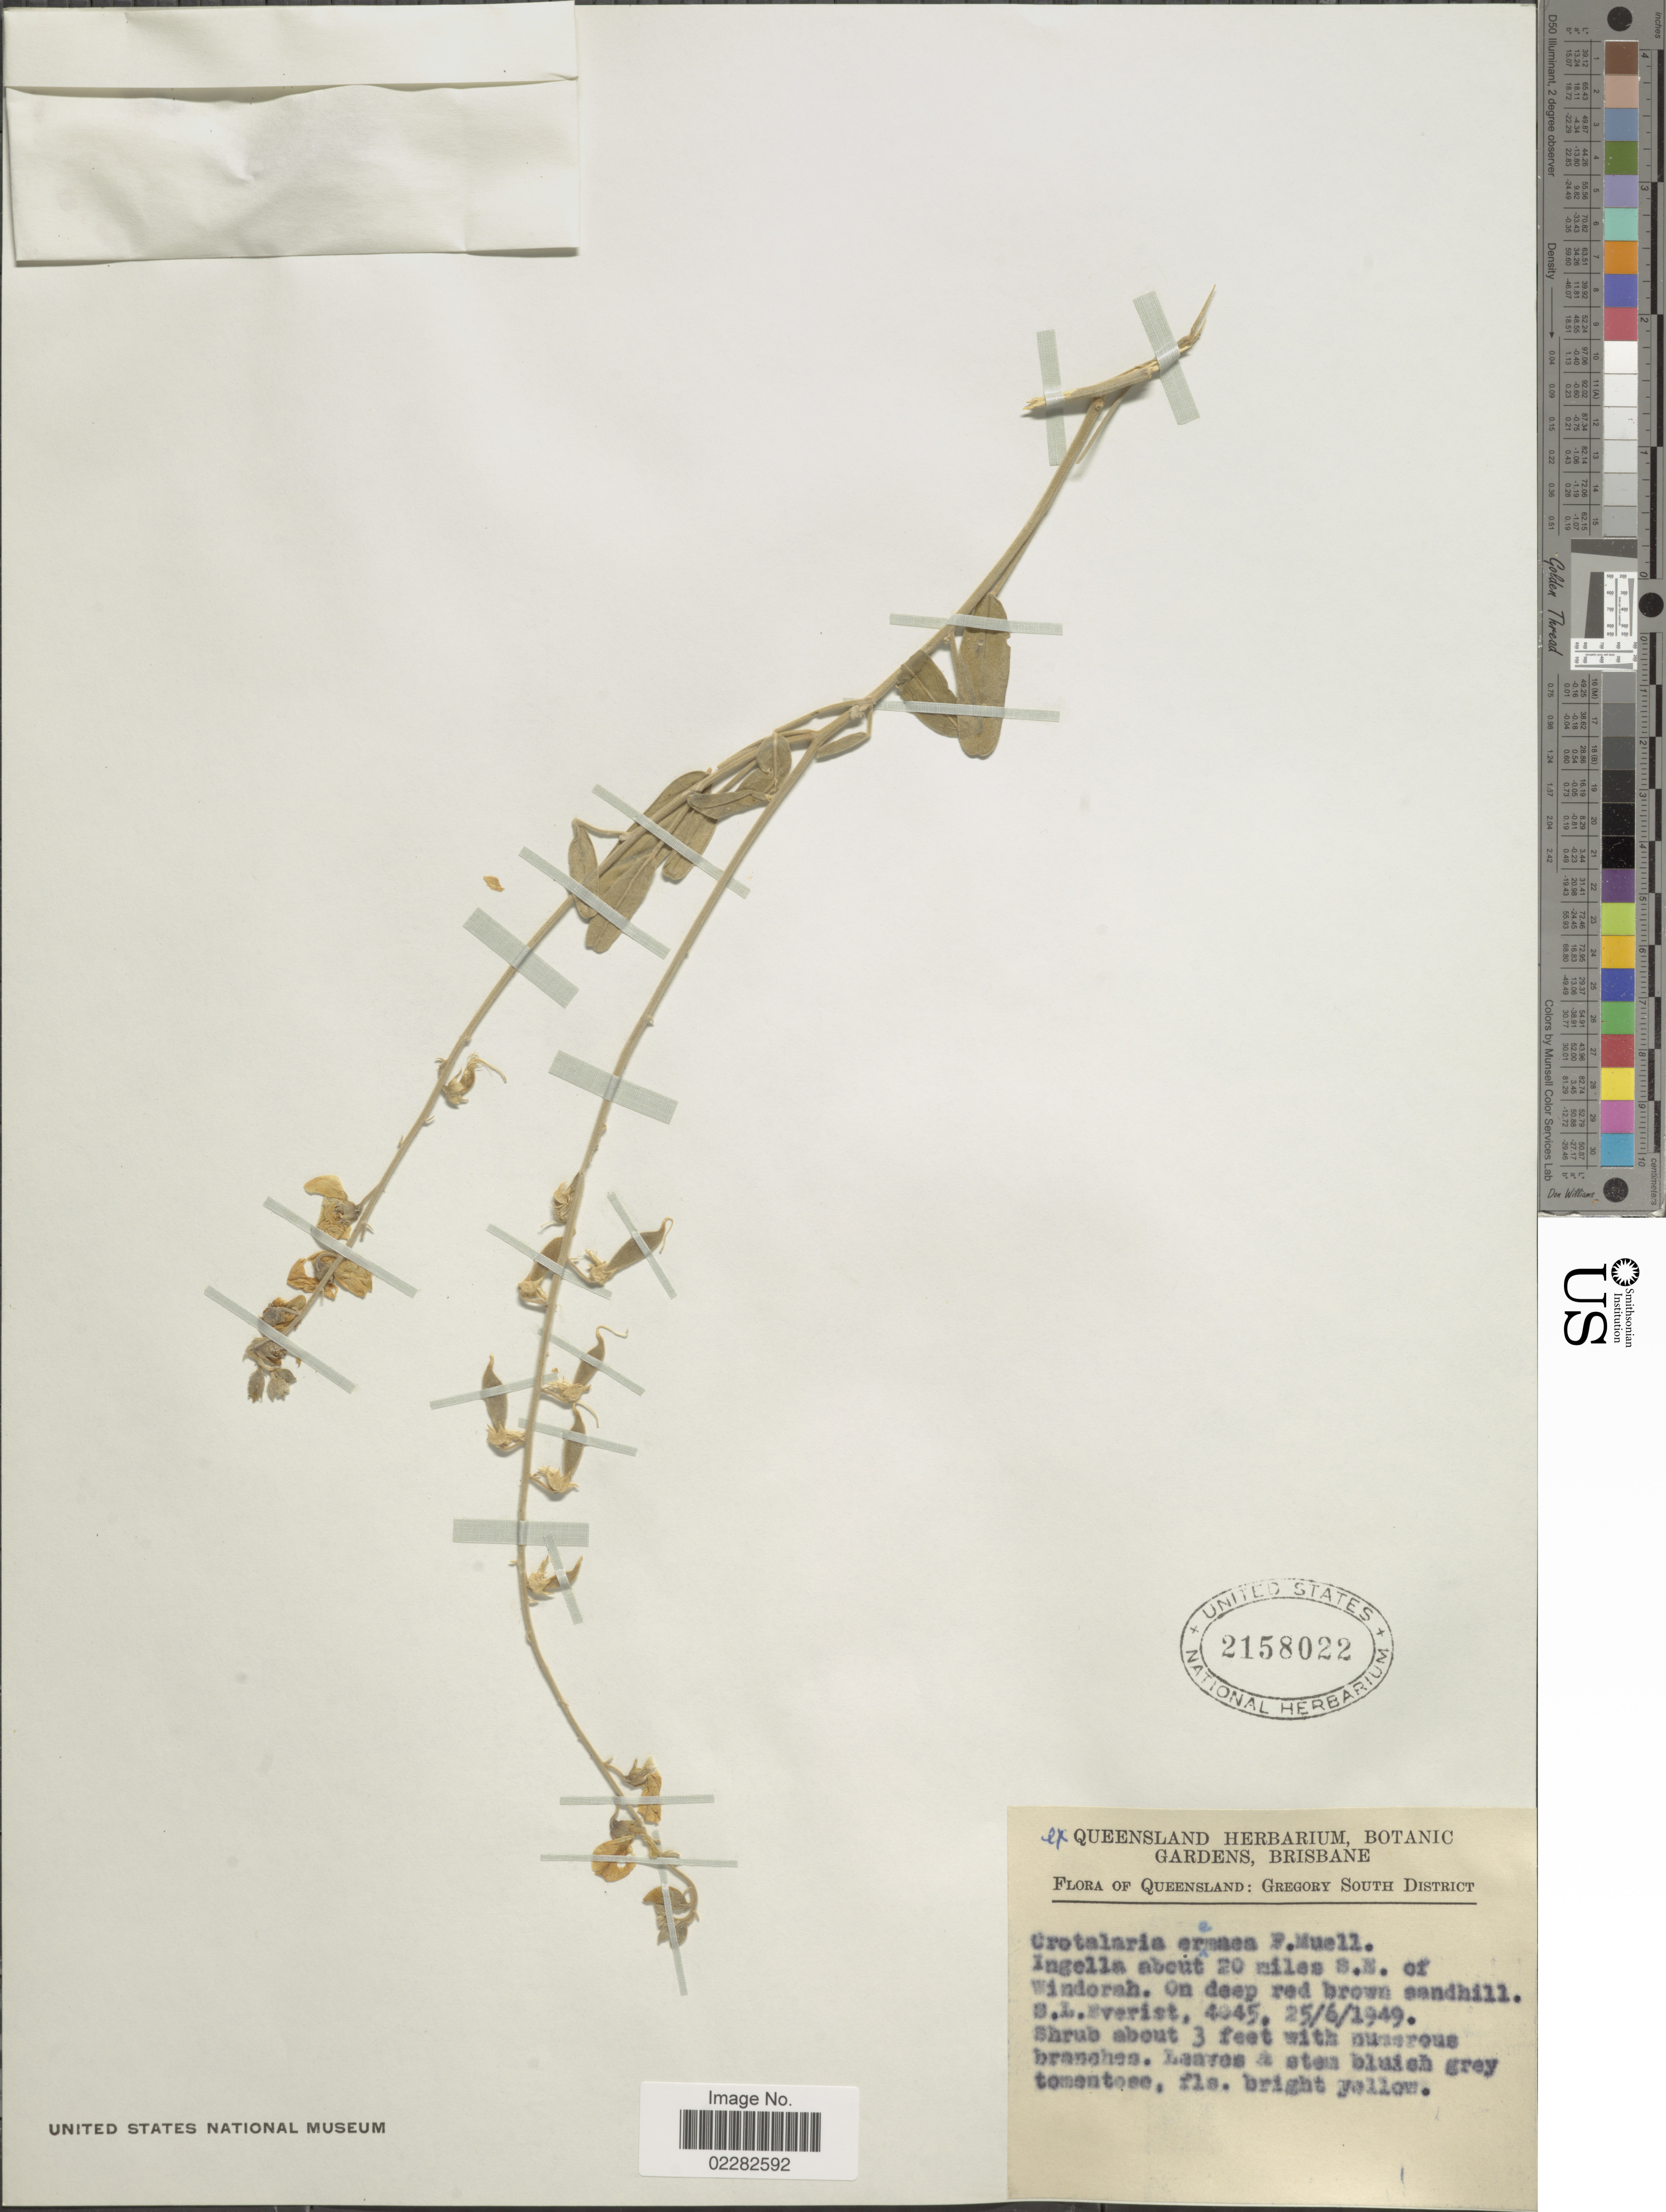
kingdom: Plantae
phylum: Tracheophyta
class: Magnoliopsida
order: Fabales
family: Fabaceae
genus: Crotalaria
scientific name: Crotalaria eremaea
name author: F. Muell.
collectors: S. Everist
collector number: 4045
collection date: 1949-06-25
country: Australia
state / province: Queensland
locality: Gregory South District, Ingella about 20 miles S.E. of Windorah, on deep red brown sandhill.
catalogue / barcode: US 2158022